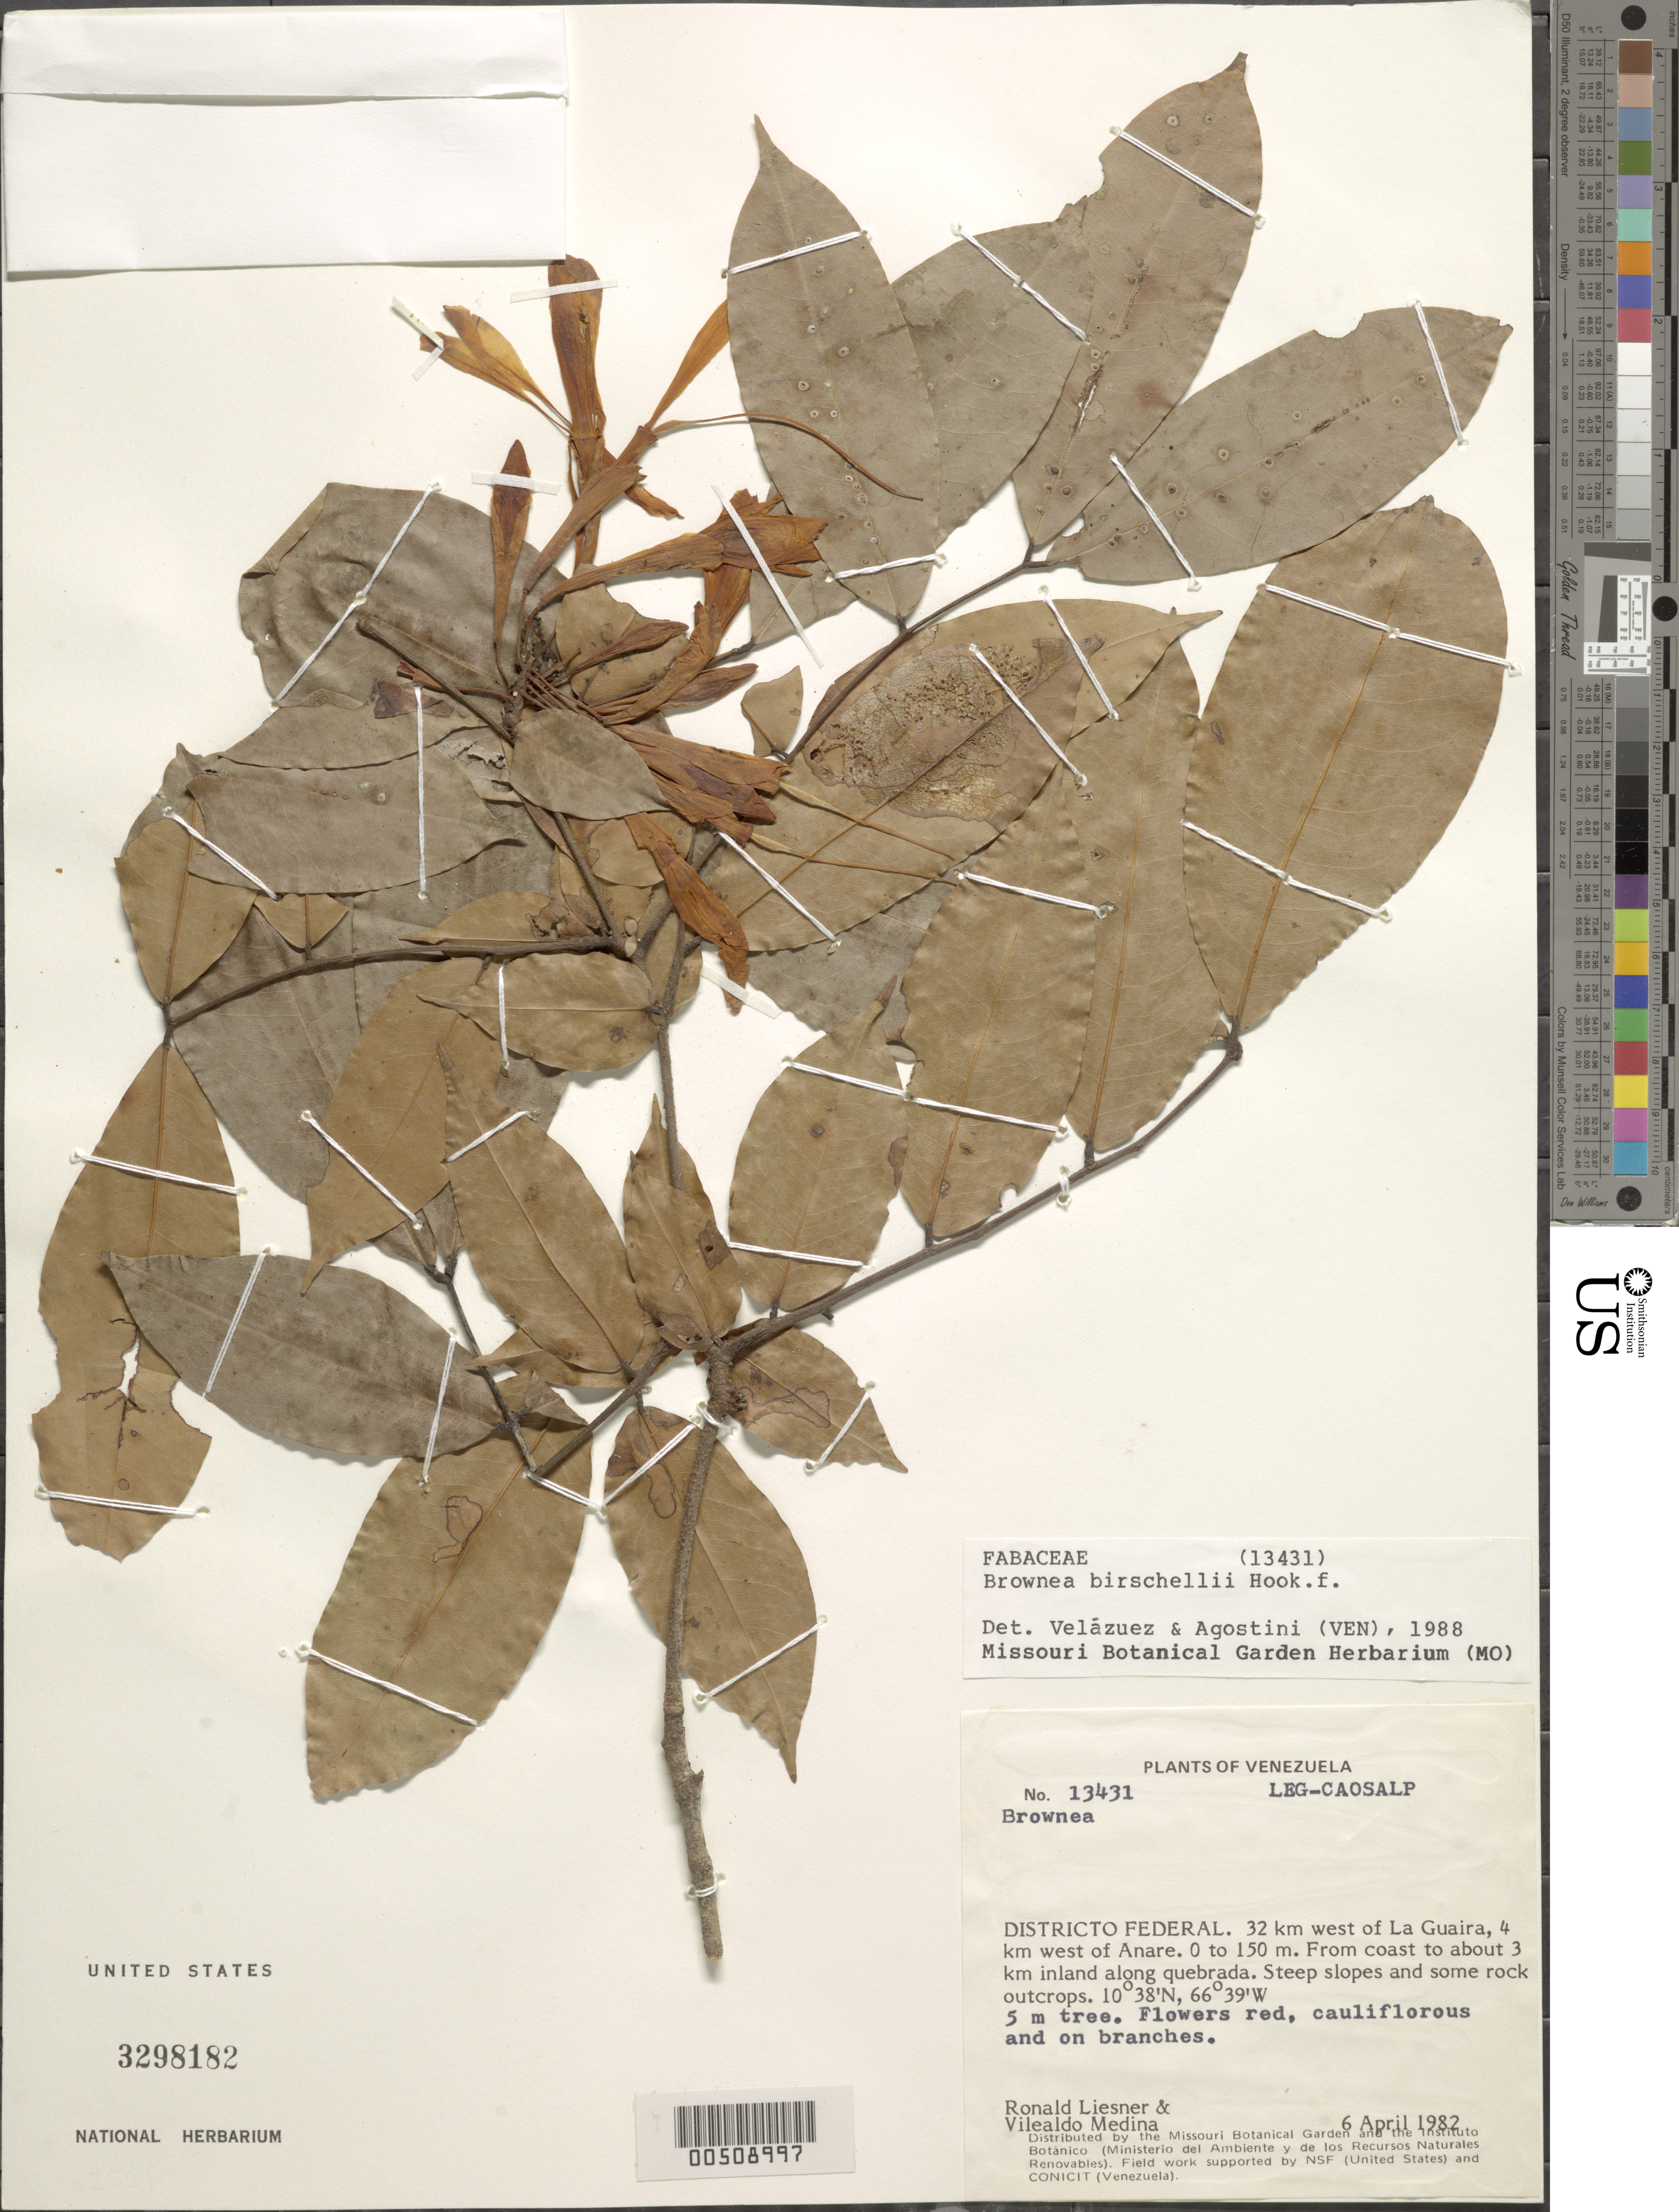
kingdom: Plantae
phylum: Tracheophyta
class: Magnoliopsida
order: Fabales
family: Fabaceae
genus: Brownea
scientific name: Brownea coccinea subsp. angustiflora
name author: (Little) Klitg.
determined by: Santos-Silva, J.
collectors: R. L. Liesner & V. Medina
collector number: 13431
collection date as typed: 06 Apr 1982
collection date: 1982-04-06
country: Venezuela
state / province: Distrito Federal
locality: W of la guaira, w of anare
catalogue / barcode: US 3298182